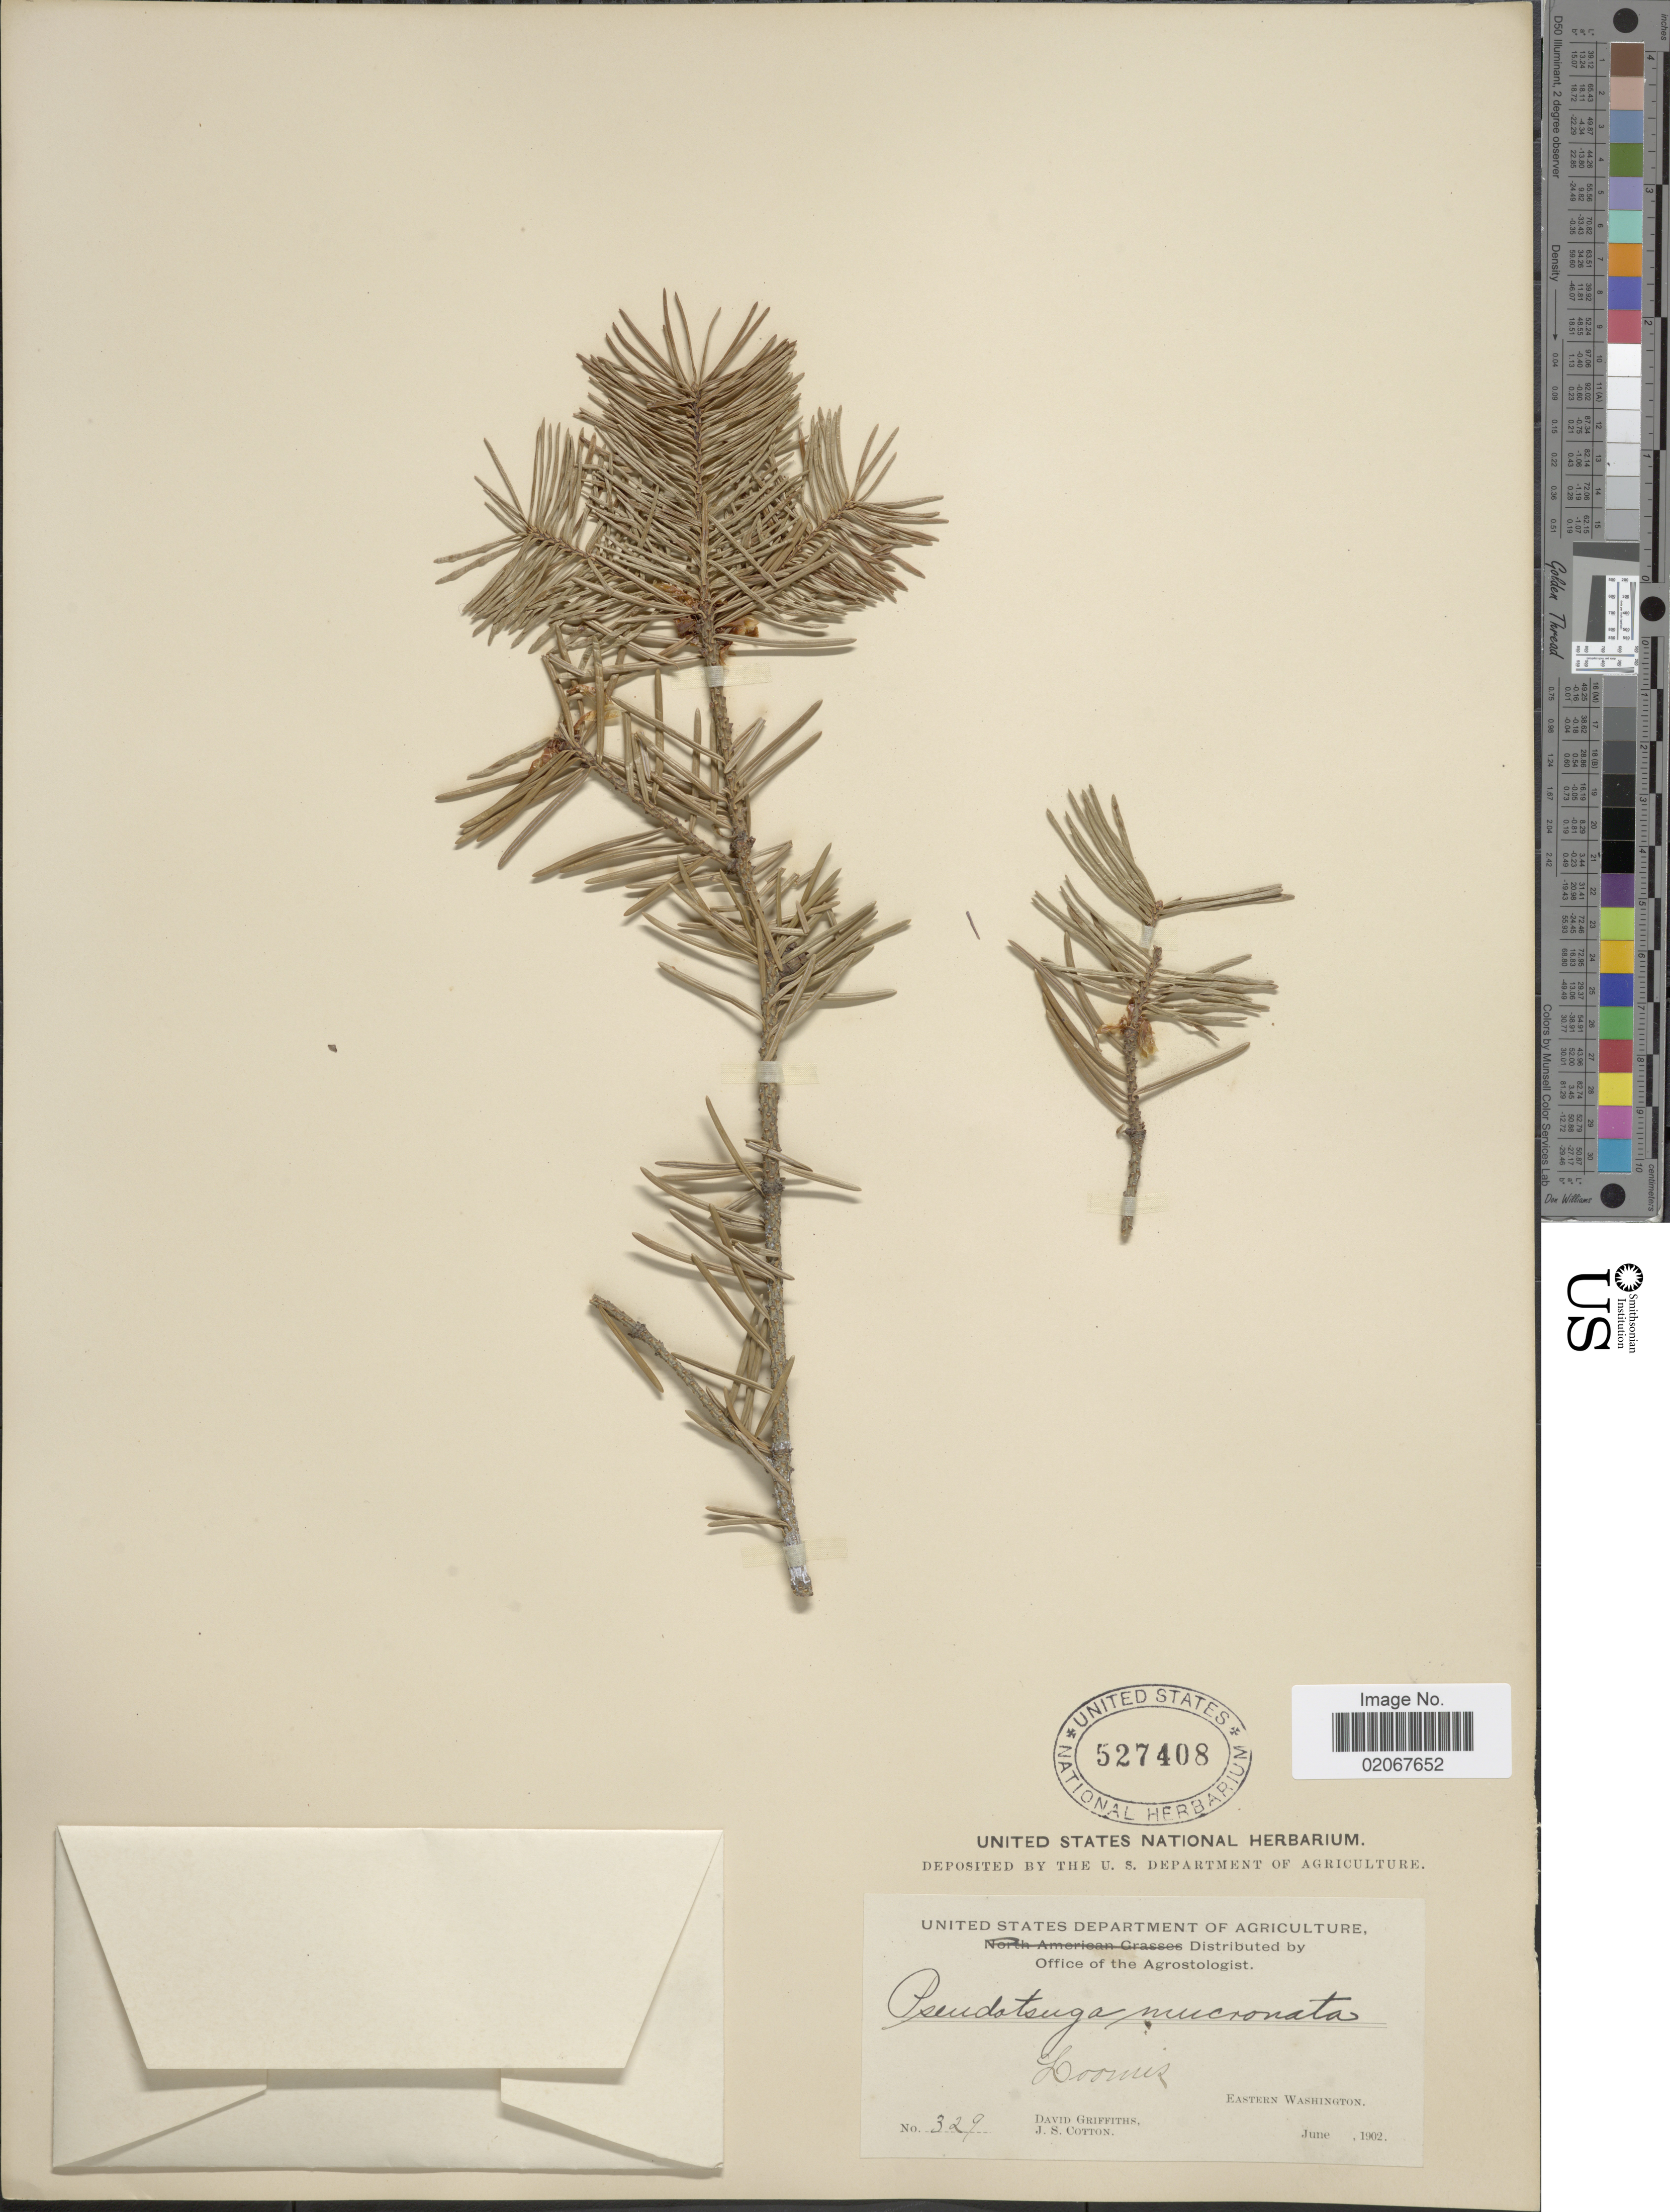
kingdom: Plantae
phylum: Tracheophyta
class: Pinopsida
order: Pinales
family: Pinaceae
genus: Pseudotsuga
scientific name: Pseudotsuga menziesii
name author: (Mirb.) Franco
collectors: D. Griffiths & J. S. Cotton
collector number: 329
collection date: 1902-06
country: United States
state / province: Washington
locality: Loomis, Eastern Washington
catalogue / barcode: US 527408